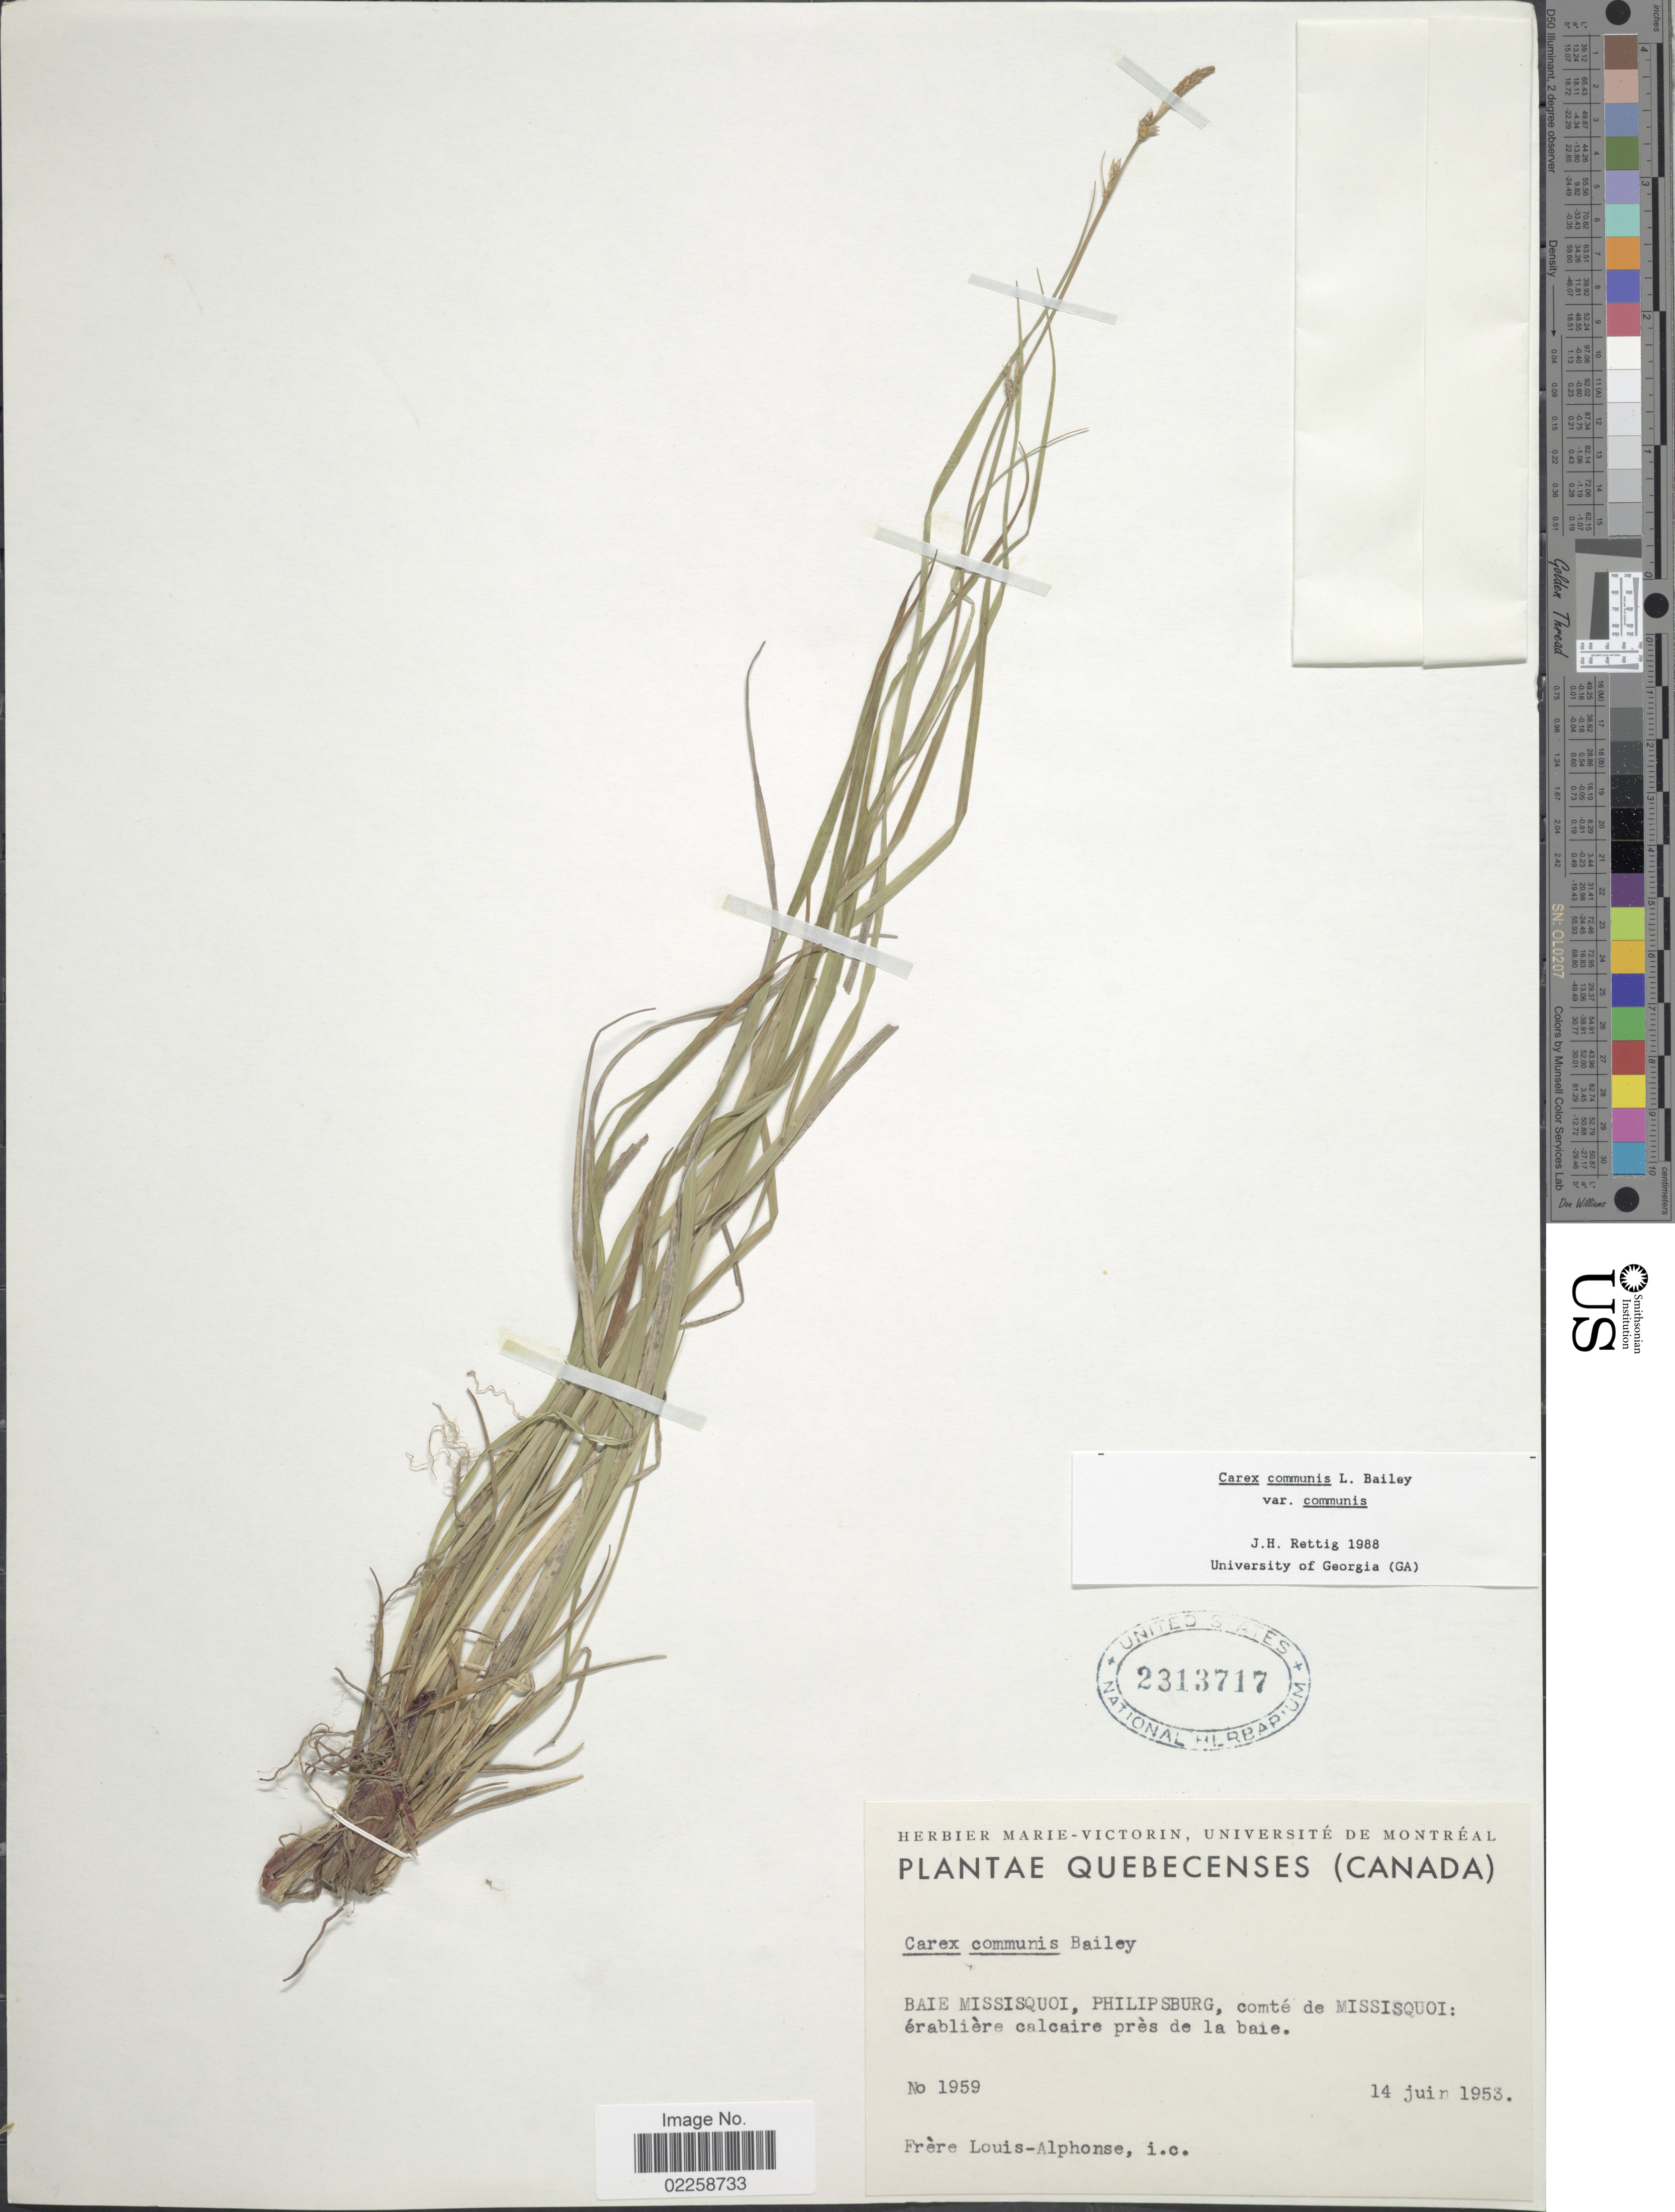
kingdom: Plantae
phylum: Tracheophyta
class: Liliopsida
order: Poales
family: Cyperaceae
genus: Carex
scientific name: Carex communis var. communis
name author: L.H. Bailey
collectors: Louis-Alphonse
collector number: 1959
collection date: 1953-06-14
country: Canada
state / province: Quebec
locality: Baie Missisiquoi, Philipsburg, comte de Missisquoi: erabliere calcaire pres de la baie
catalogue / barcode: US 2313717